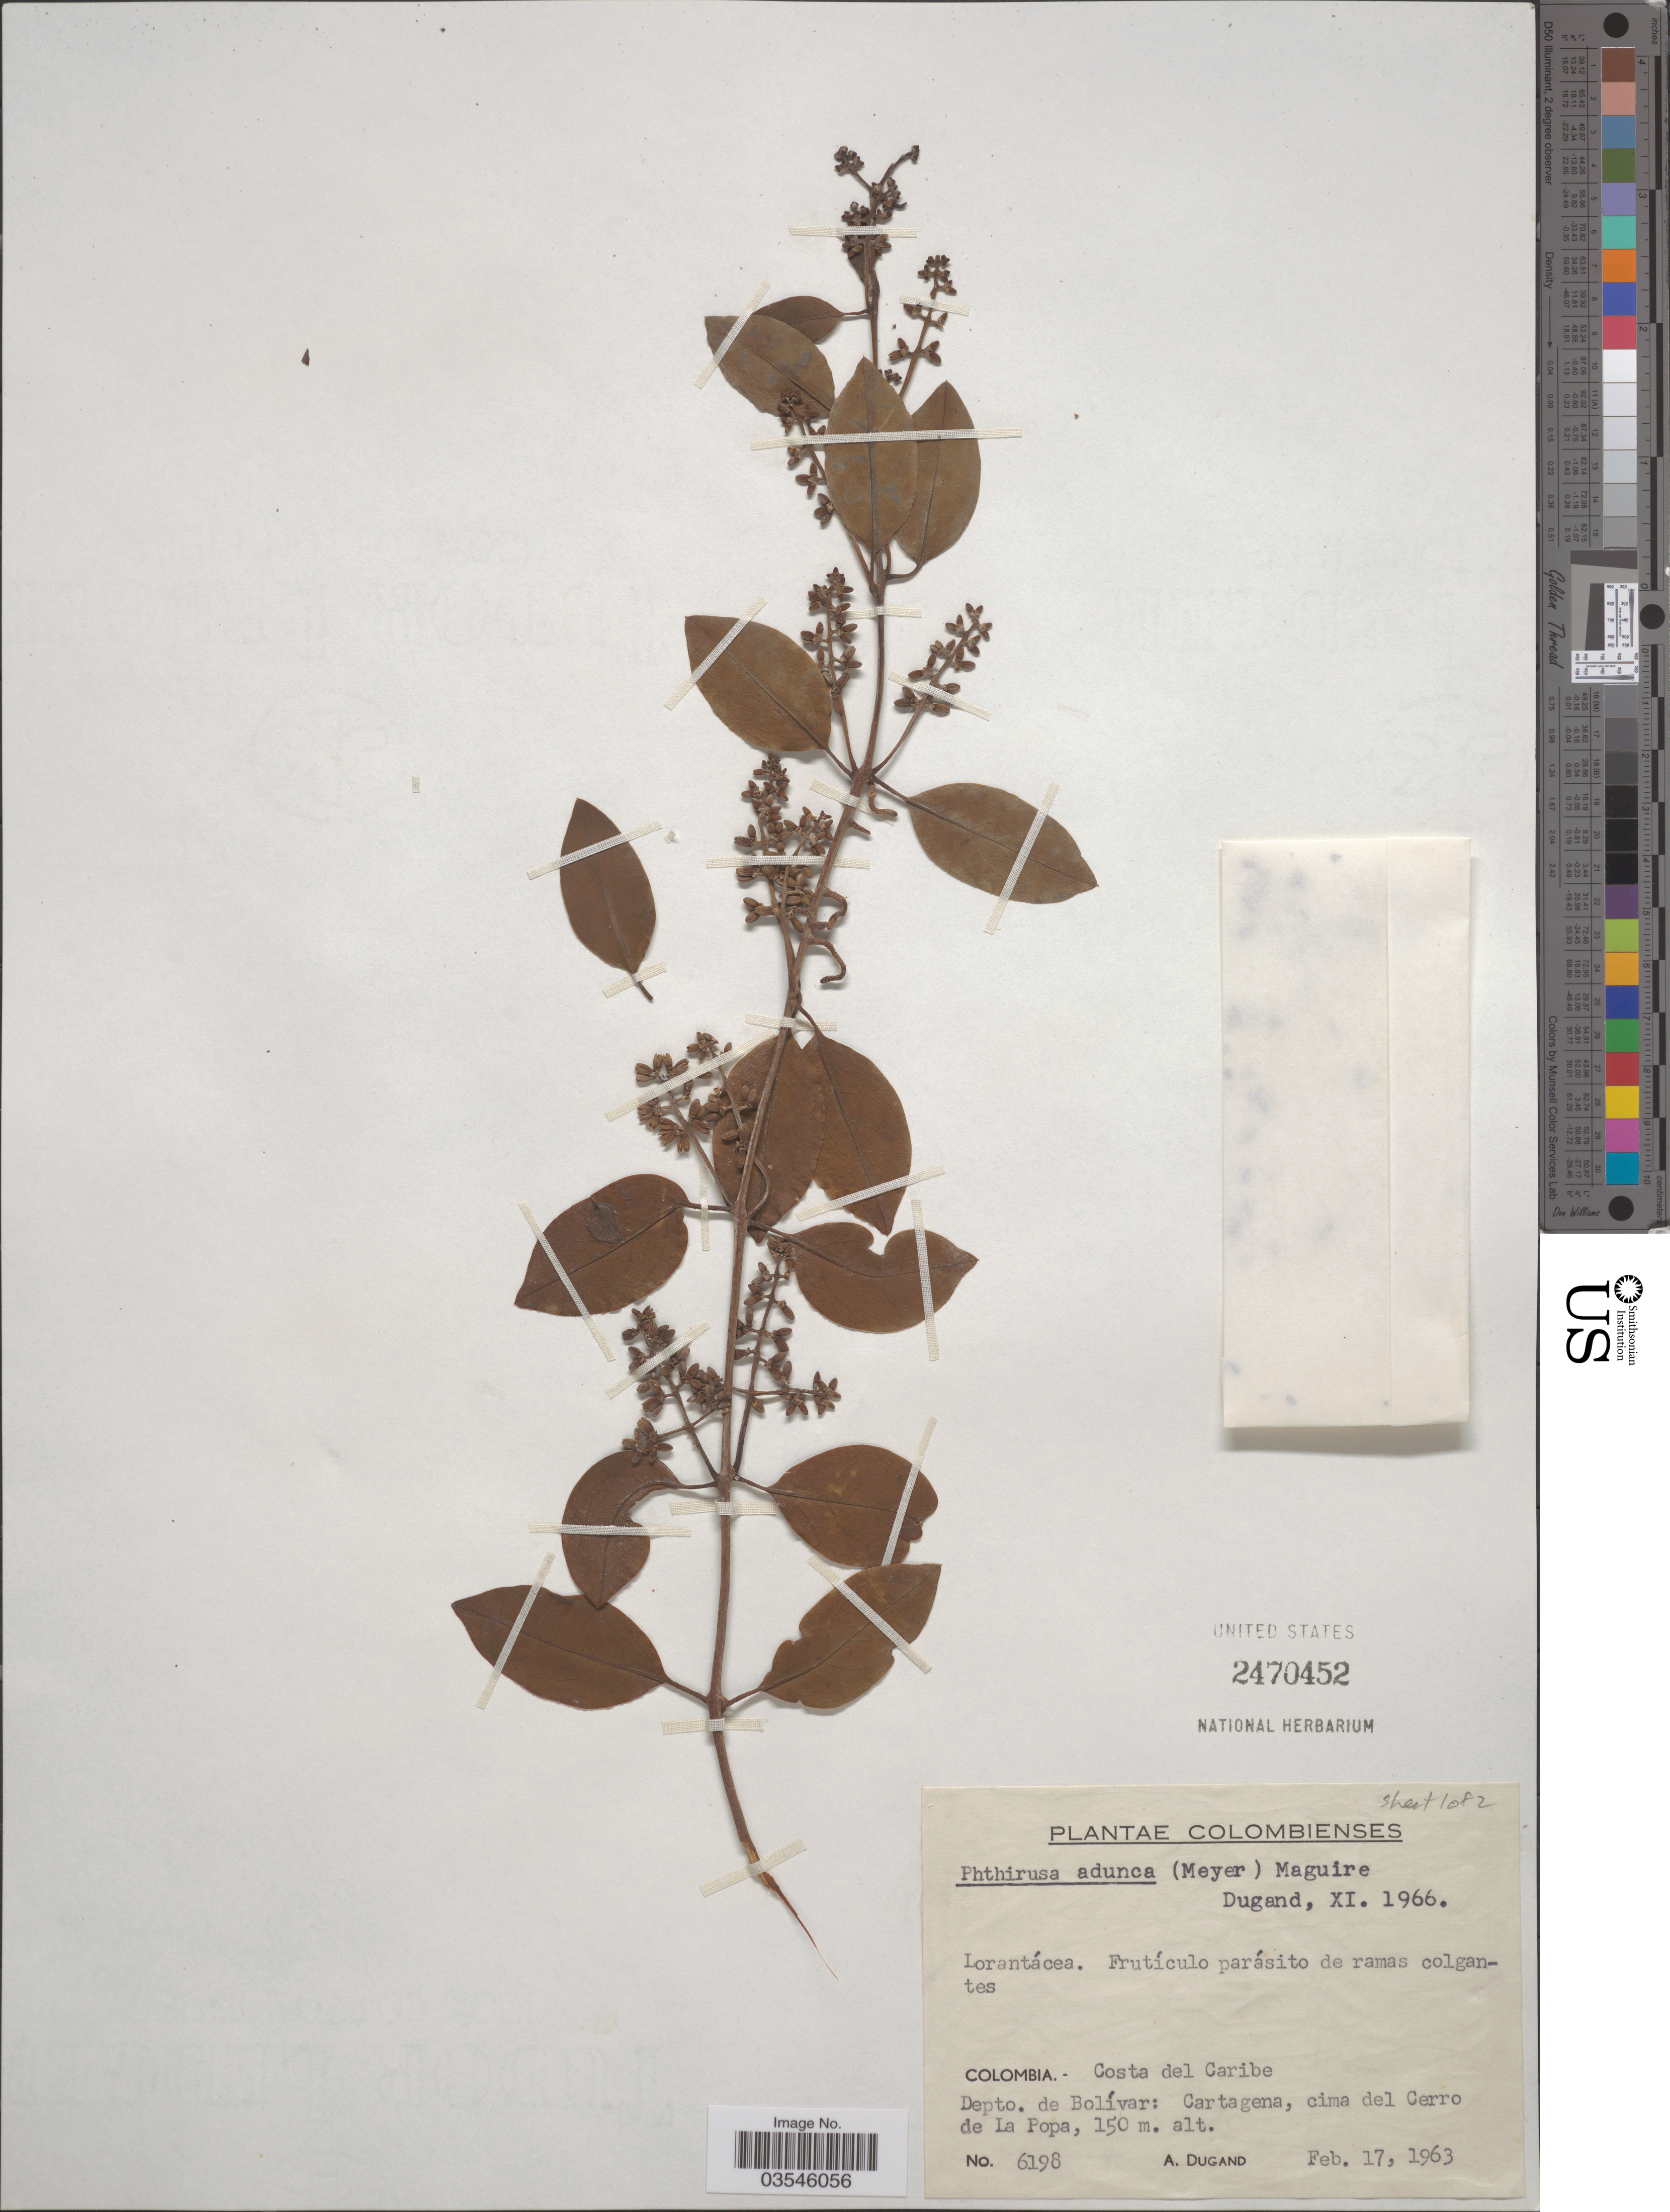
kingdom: Plantae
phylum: Tracheophyta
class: Magnoliopsida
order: Santalales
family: Loranthaceae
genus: Phthirusa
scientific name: Phthirusa adunca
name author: (G. Mey.) Maguire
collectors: A. Dugand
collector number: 6198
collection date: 1963-02-17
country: Colombia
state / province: Bolívar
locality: Costa del Caribe. Depto. de Bolívar: Cartagena, cima del Cerro de La Popa.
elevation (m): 150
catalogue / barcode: US 2470452